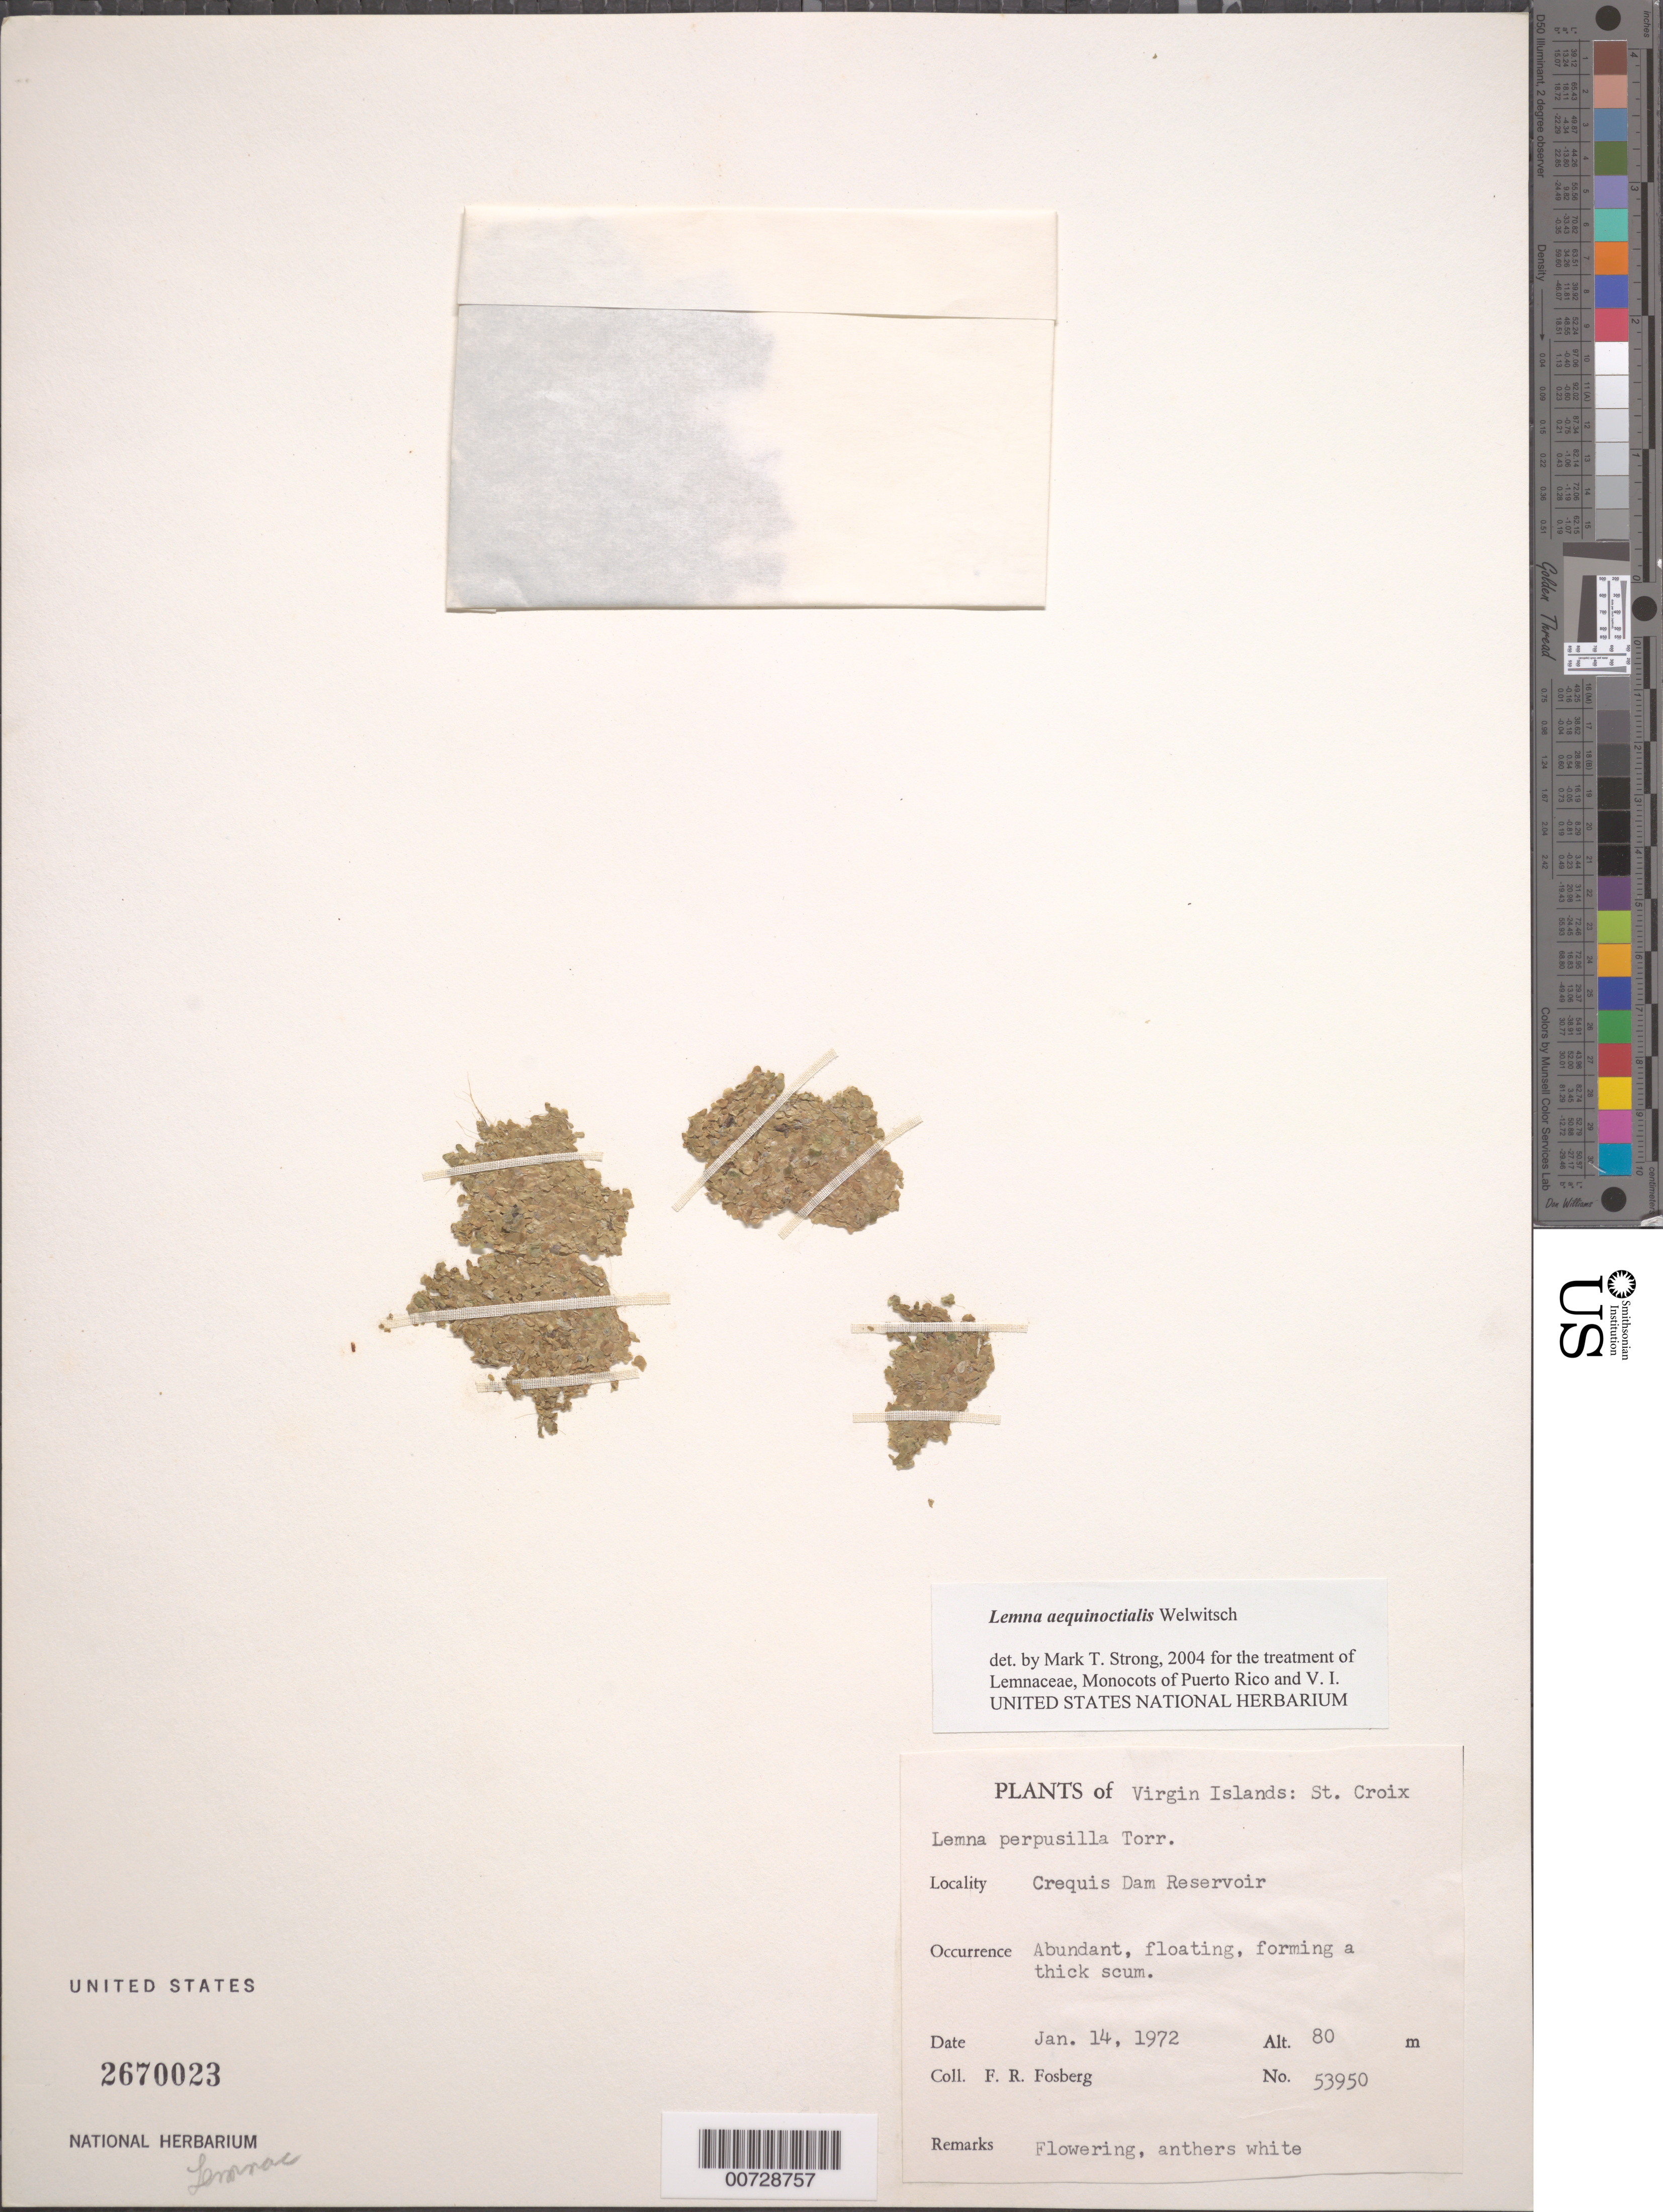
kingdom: Plantae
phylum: Tracheophyta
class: Liliopsida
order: Alismatales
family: Araceae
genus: Lemna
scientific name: Lemna perpusilla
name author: Torr.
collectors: F. R. Fosberg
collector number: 53950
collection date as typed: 14 Jan 1972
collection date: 1972-01-14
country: U.S. Virgin Islands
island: St. Croix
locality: Crequis Dam Reservoir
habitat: Floating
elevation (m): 80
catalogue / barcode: US 2670023